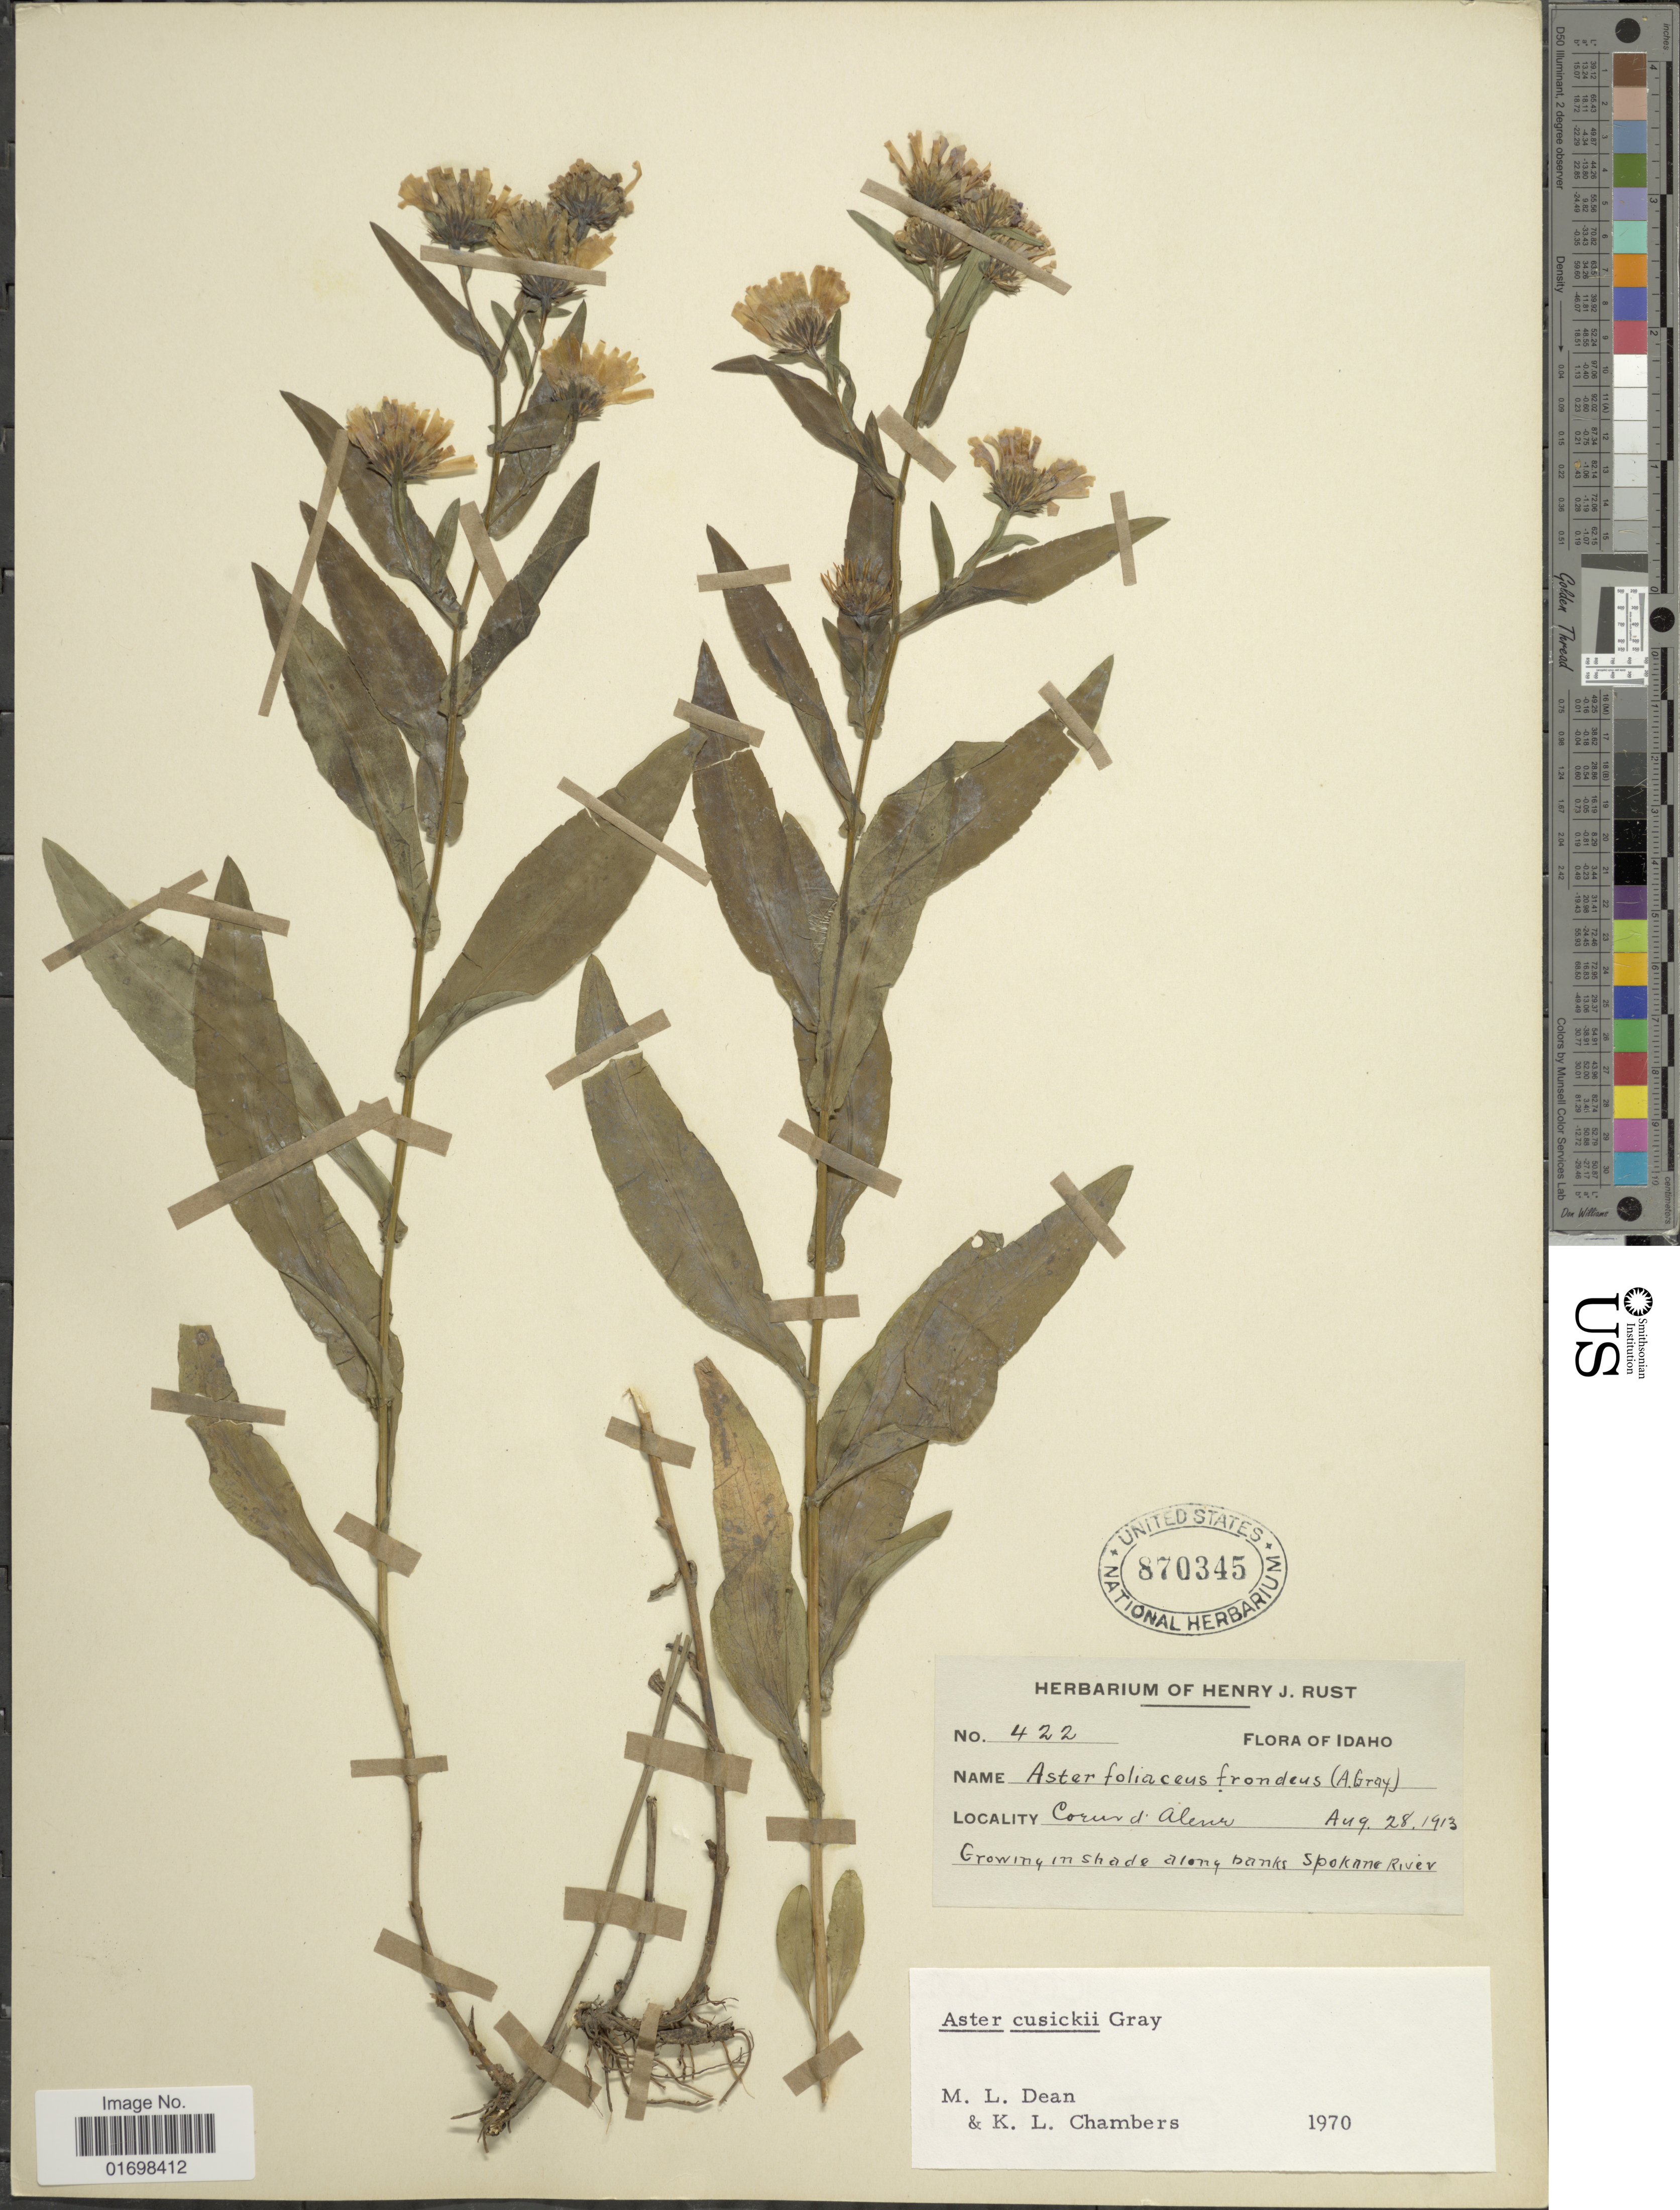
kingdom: Plantae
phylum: Tracheophyta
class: Magnoliopsida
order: Asterales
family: Asteraceae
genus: Symphyotrichum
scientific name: Symphyotrichum cusickii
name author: (A. Gray) G.L. Nesom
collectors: ex herb. Henry J. Rust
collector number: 422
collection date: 1913-08-28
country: United States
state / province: Idaho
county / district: Kootenai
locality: Coeur d'Alene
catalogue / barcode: US 870345